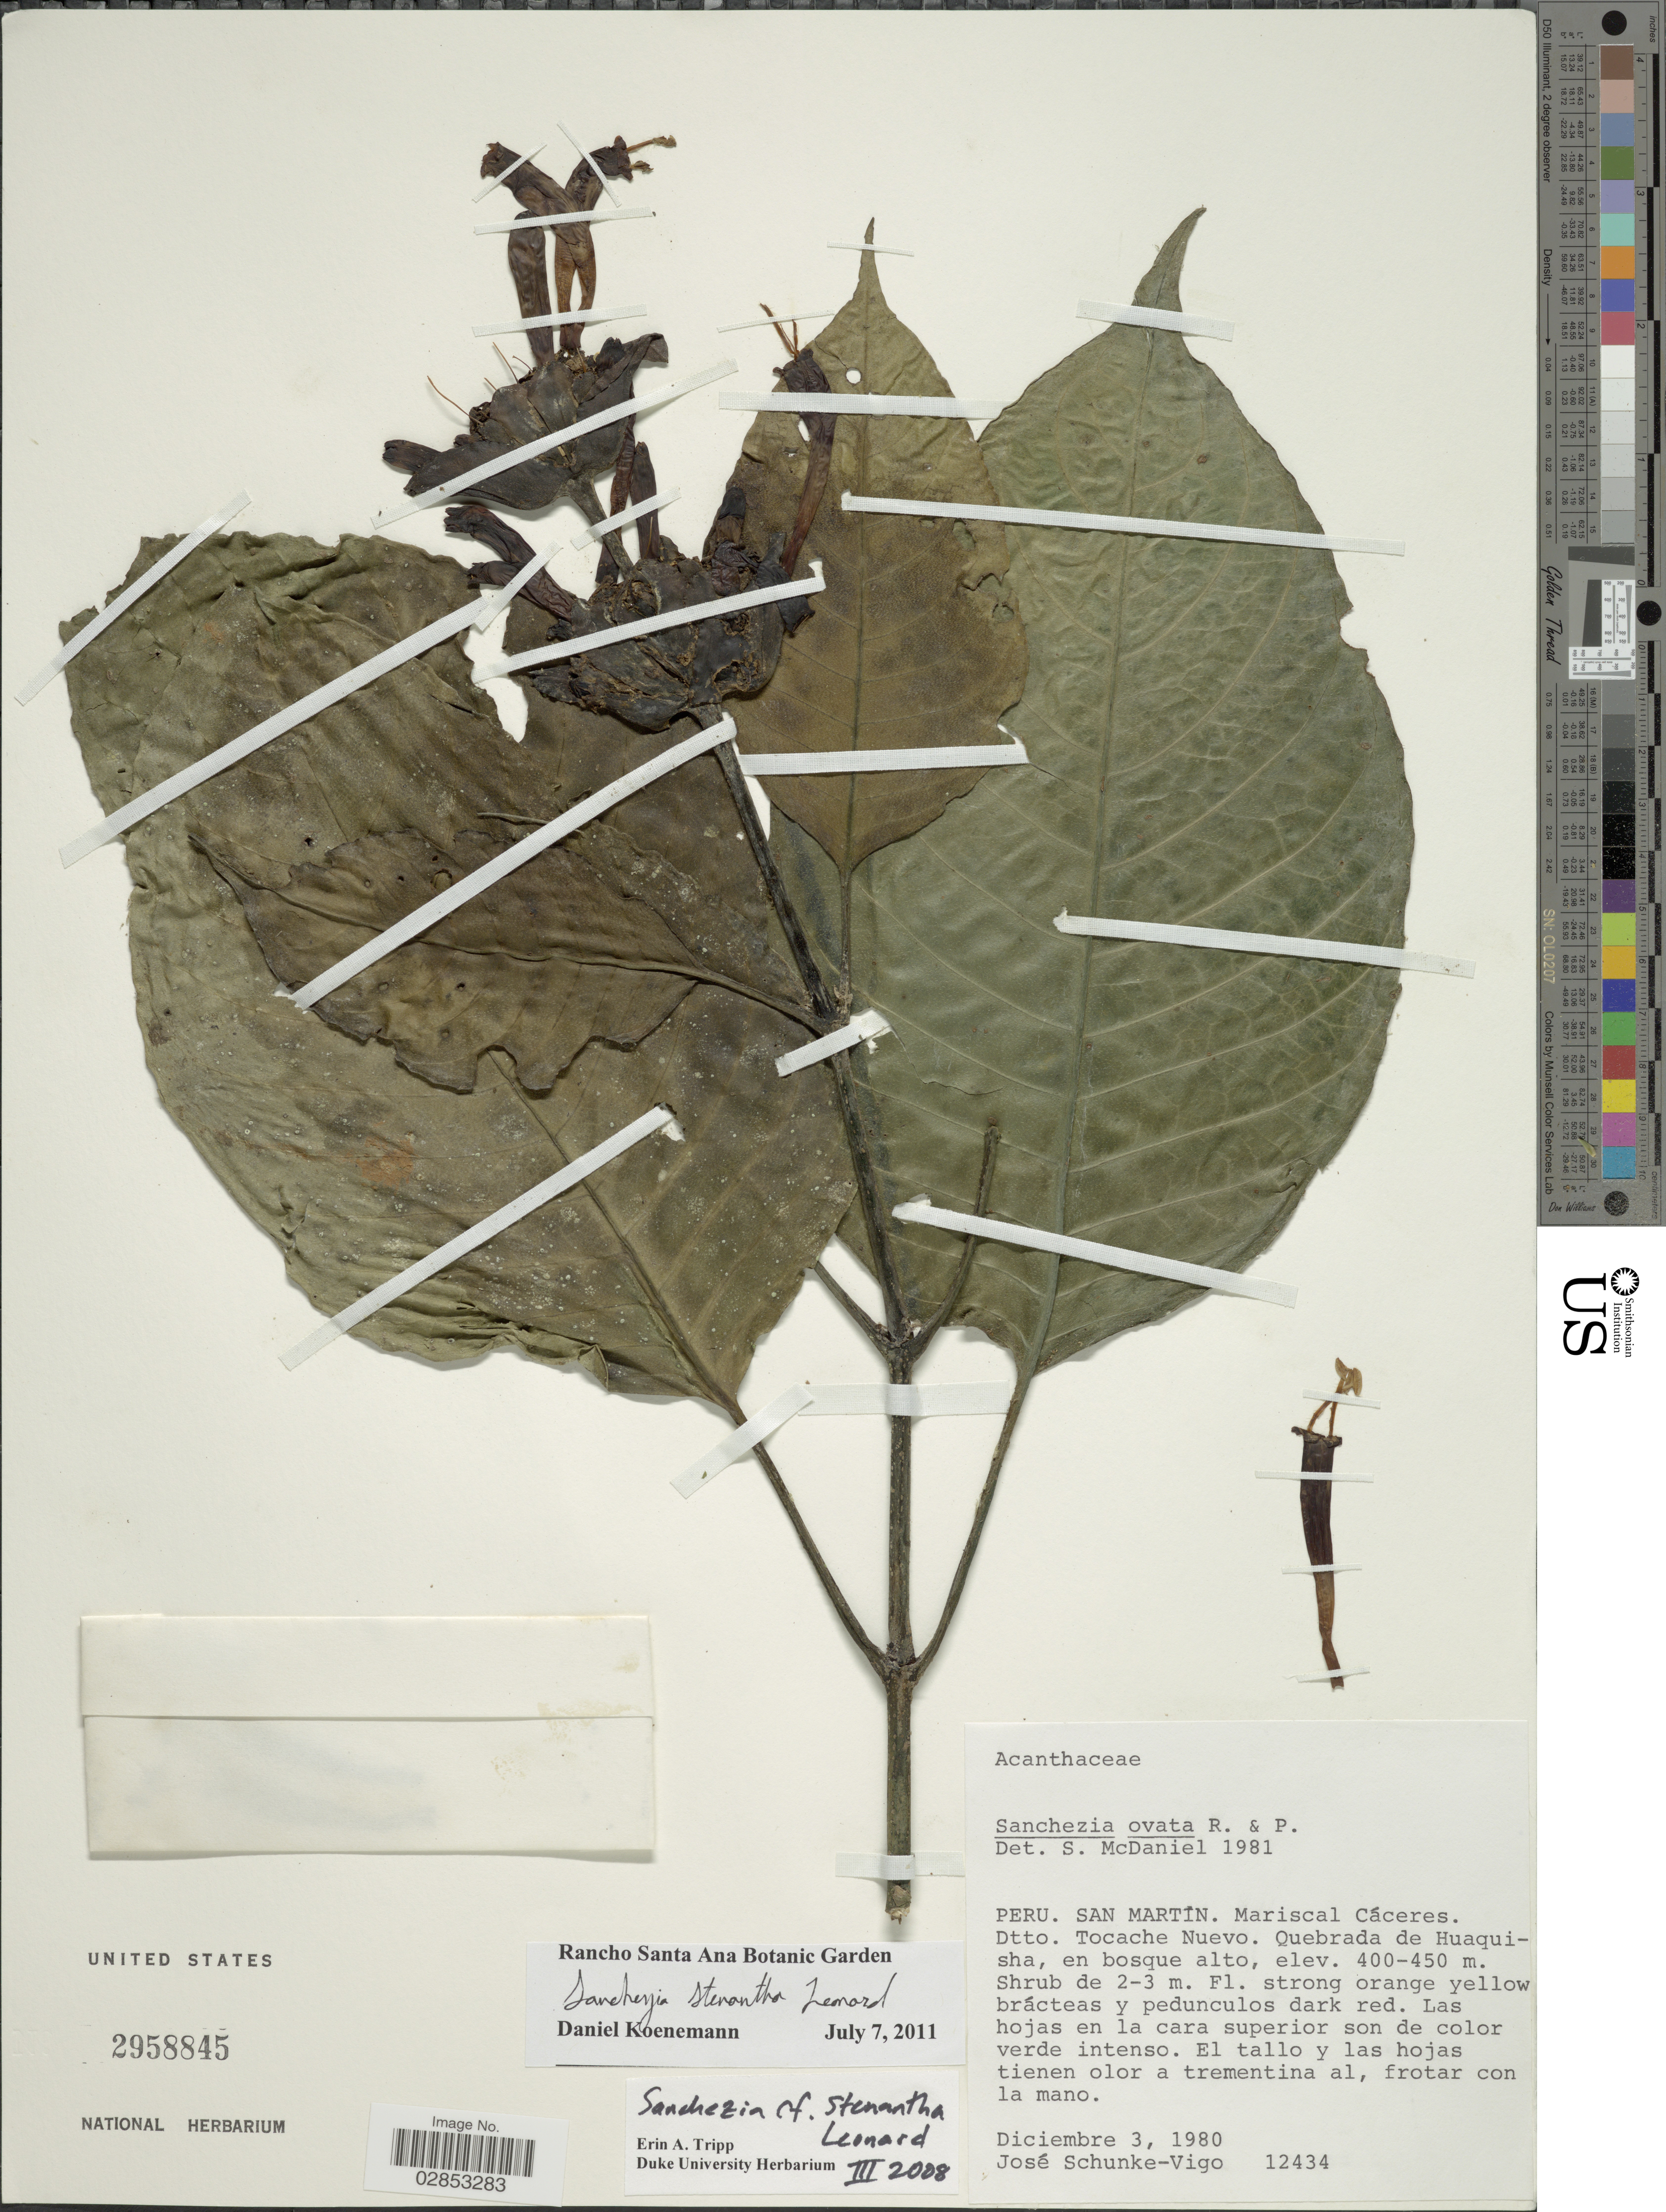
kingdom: Plantae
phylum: Tracheophyta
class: Magnoliopsida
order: Lamiales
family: Acanthaceae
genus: Sanchezia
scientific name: Sanchezia ovata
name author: Ruiz & Pav.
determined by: Azevedo, Igor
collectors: J. Schunke Vigo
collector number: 12434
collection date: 1980-12-03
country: Peru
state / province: San Martín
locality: San Martín, Mariscal Cáceres, Dtto. Tocache Nuevo, Quebrada de Huaquisha, en bosque alto.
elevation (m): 400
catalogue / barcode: US 2958845